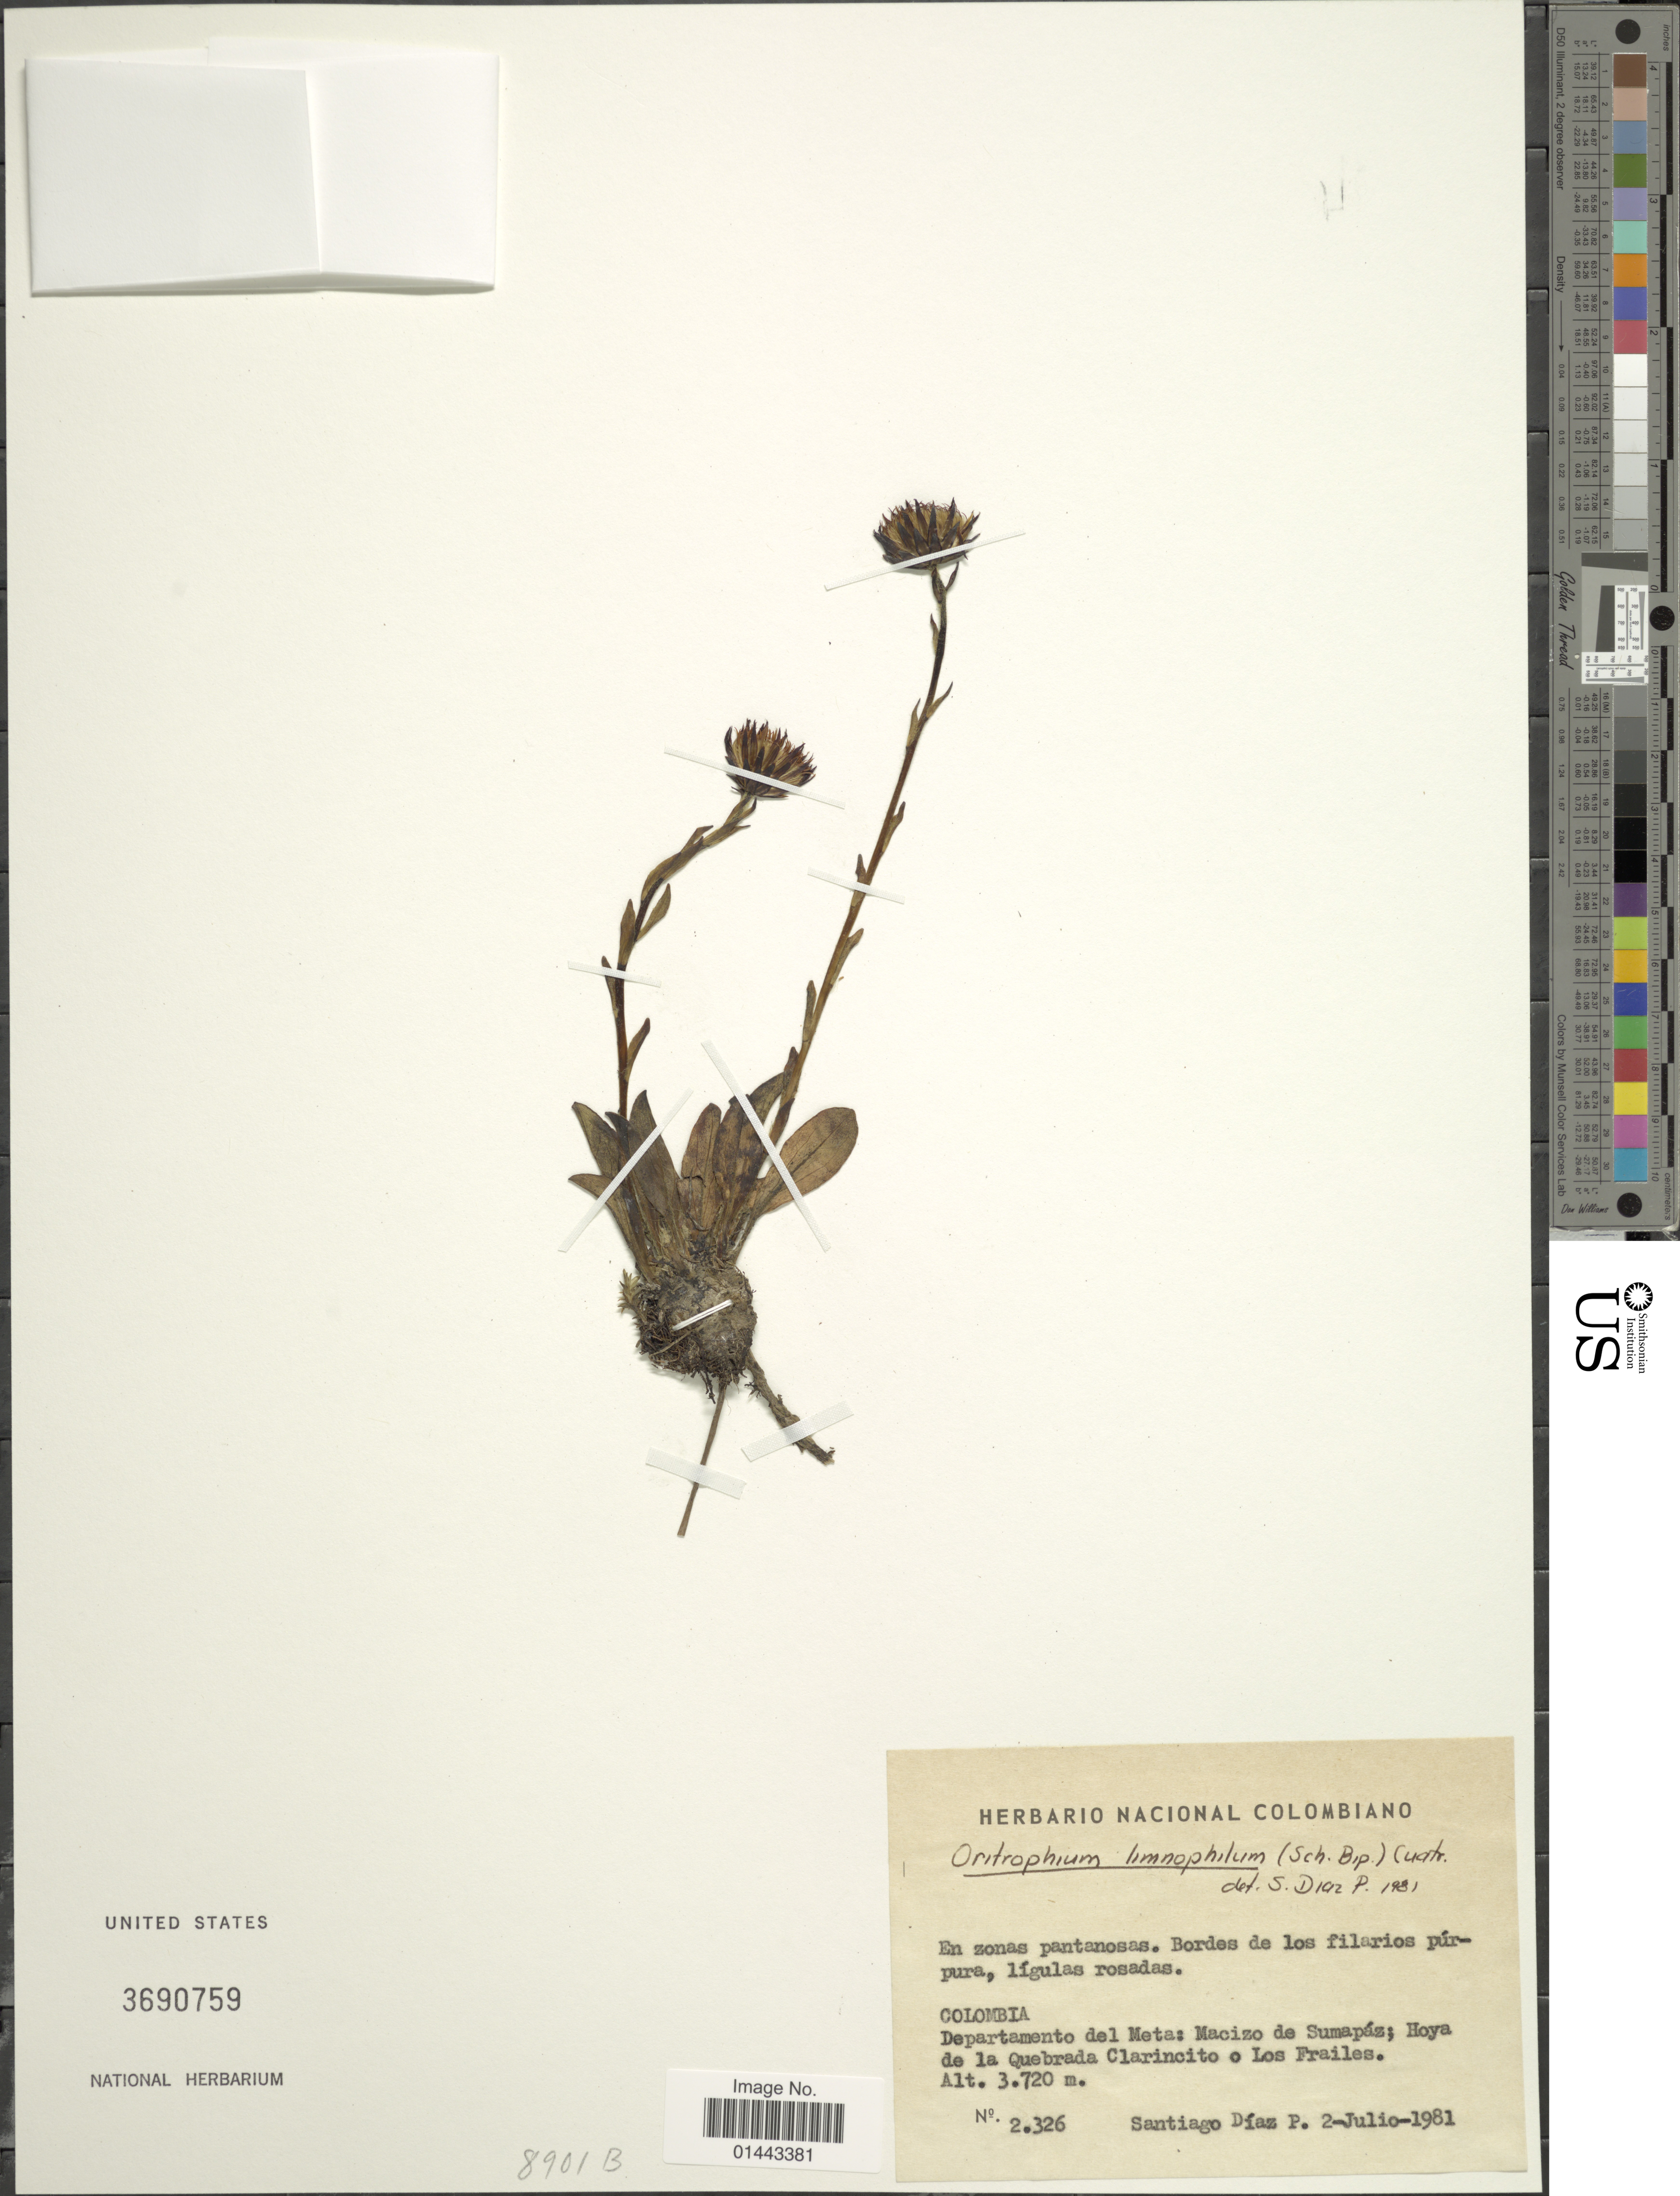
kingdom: Plantae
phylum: Tracheophyta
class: Magnoliopsida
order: Asterales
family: Asteraceae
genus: Oritrophium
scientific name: Oritrophium limnophilum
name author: (Sch. Bip.) Cuatrec.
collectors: S. Díaz Píedrahíta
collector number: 2326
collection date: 1981-07-02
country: Colombia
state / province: Meta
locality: Macizo de Sumapaz;Hoya de la Quebrada Clarincito o Los Frailes.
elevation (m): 3720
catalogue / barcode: US 3690759